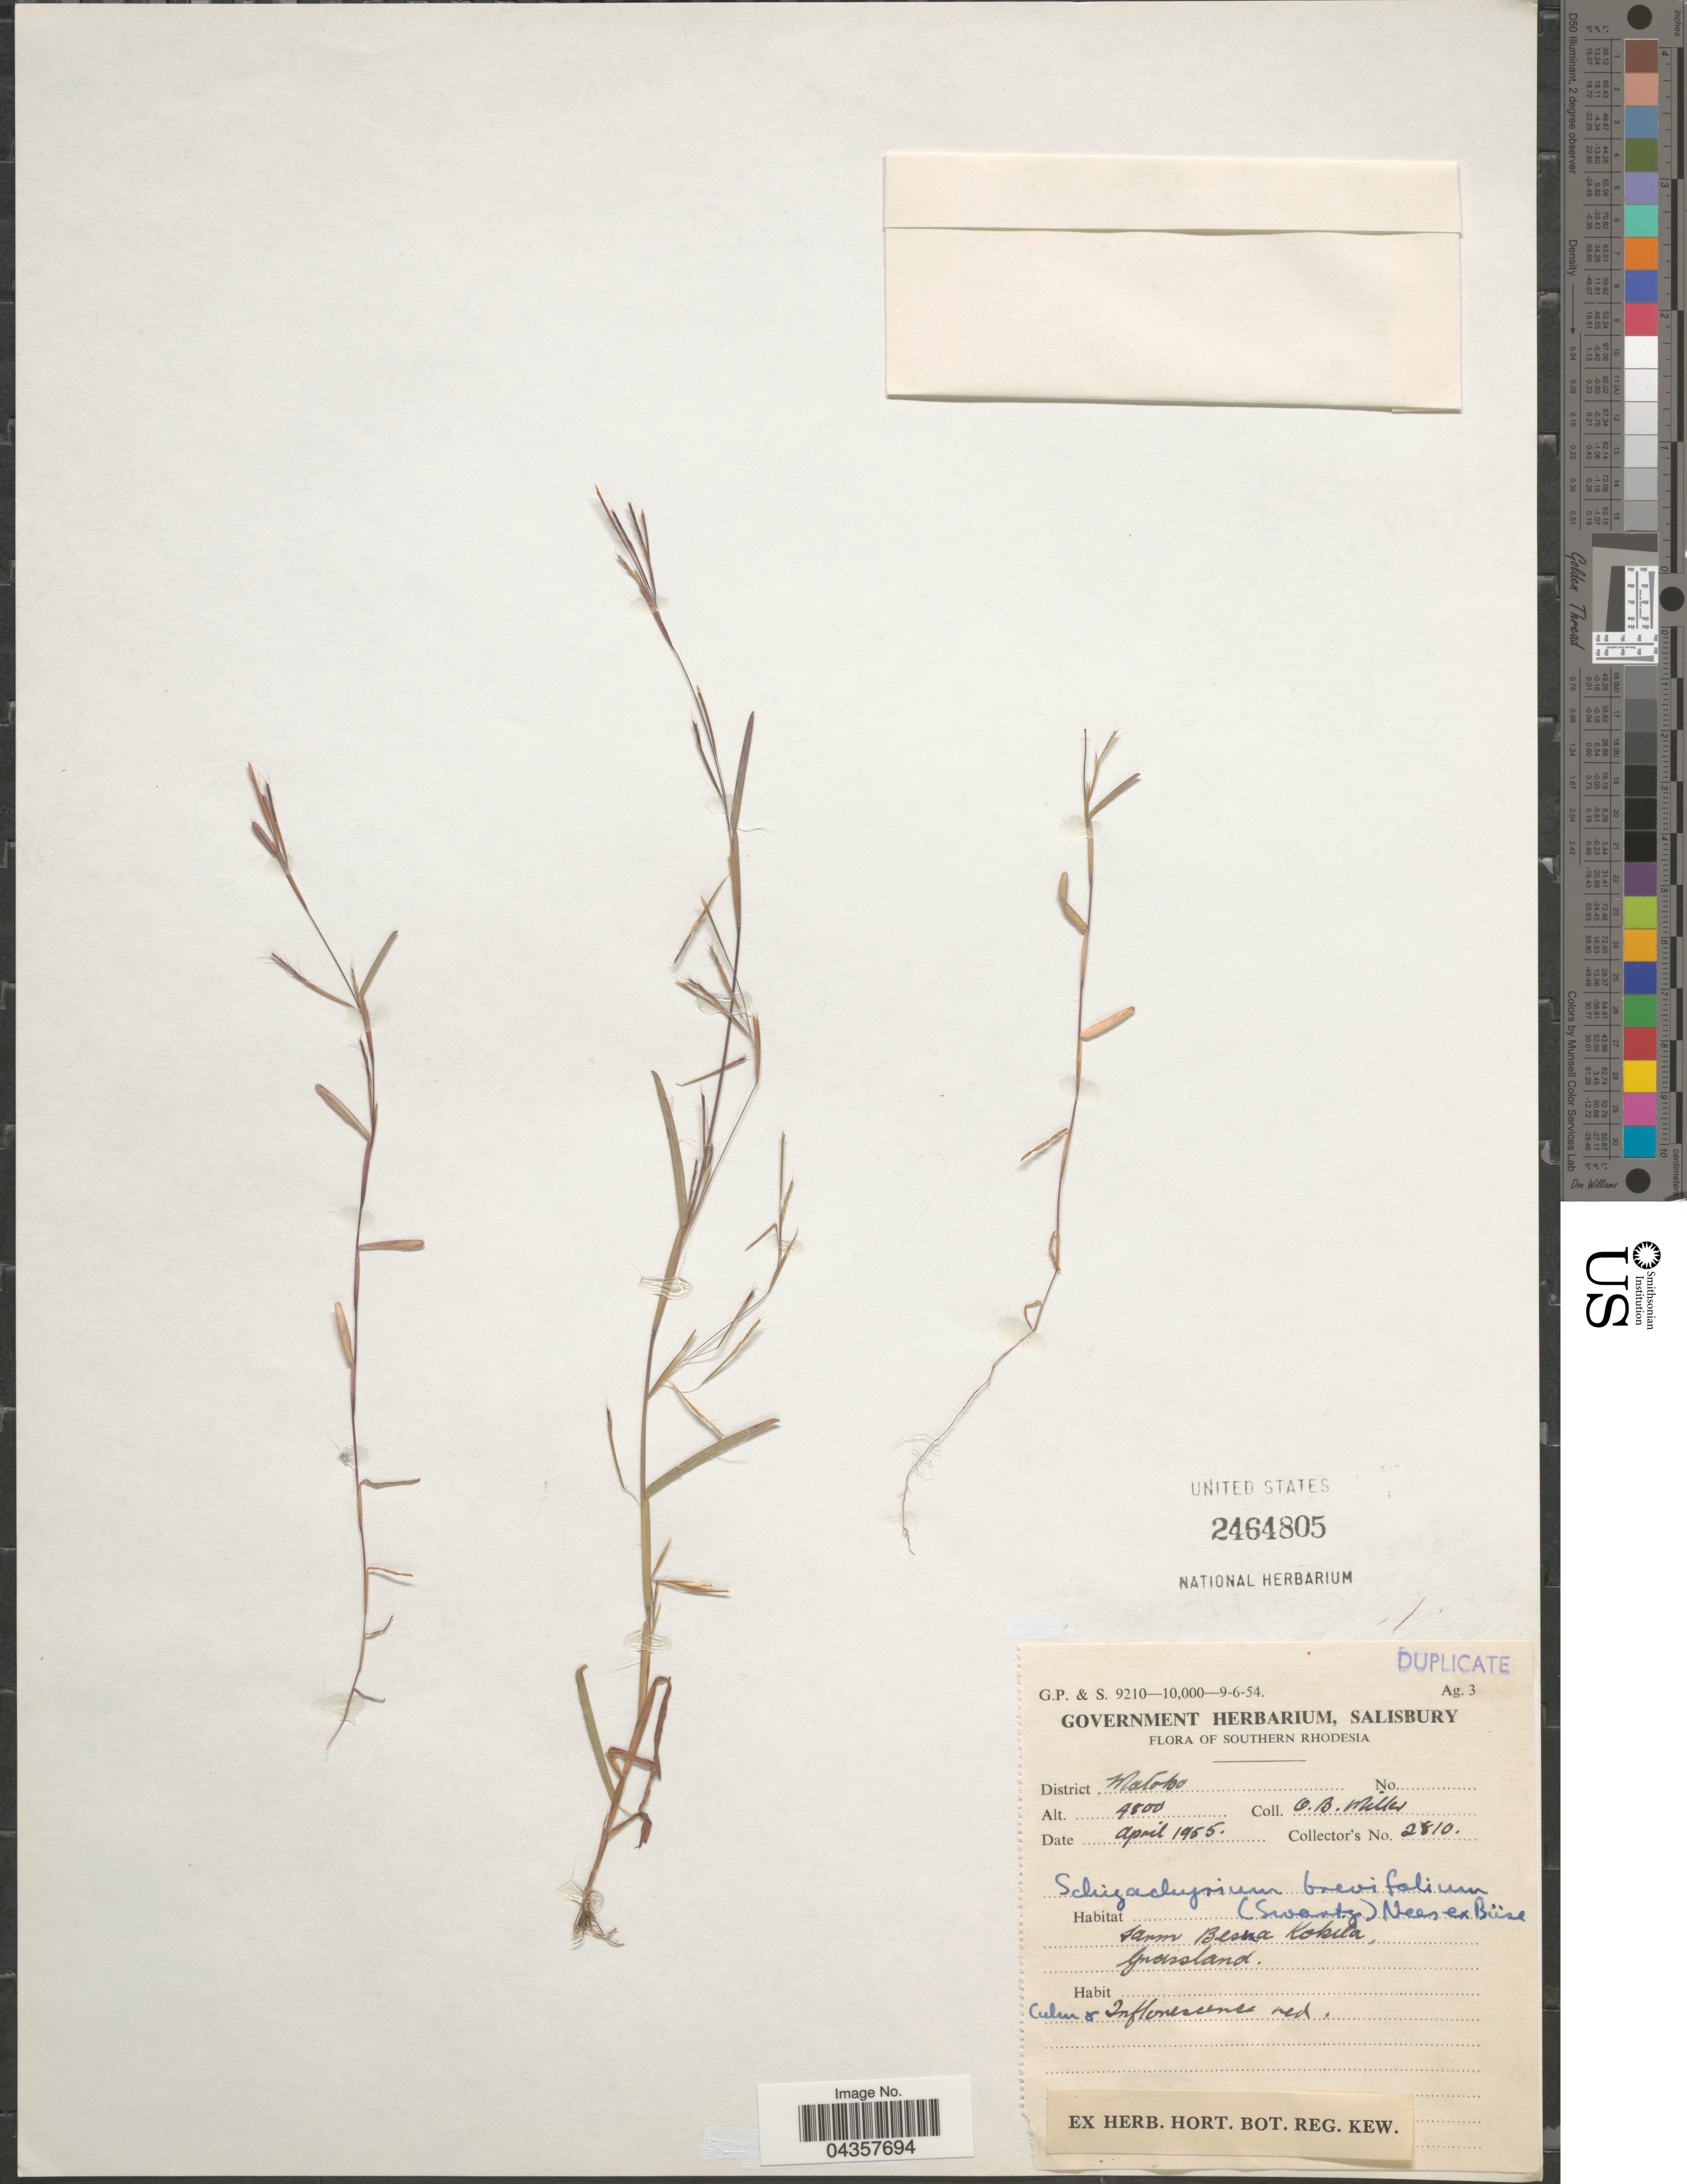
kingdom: Plantae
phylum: Tracheophyta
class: Liliopsida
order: Poales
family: Poaceae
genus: Schizachyrium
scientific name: Schizachyrium brevifolium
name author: (Sw.) Nees ex Büse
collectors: O. B. Miller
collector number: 2810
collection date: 1955-04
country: Zimbabwe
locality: Southern Rhodesia. District Matobo. Farm Beska Kobila.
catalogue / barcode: US 2464805